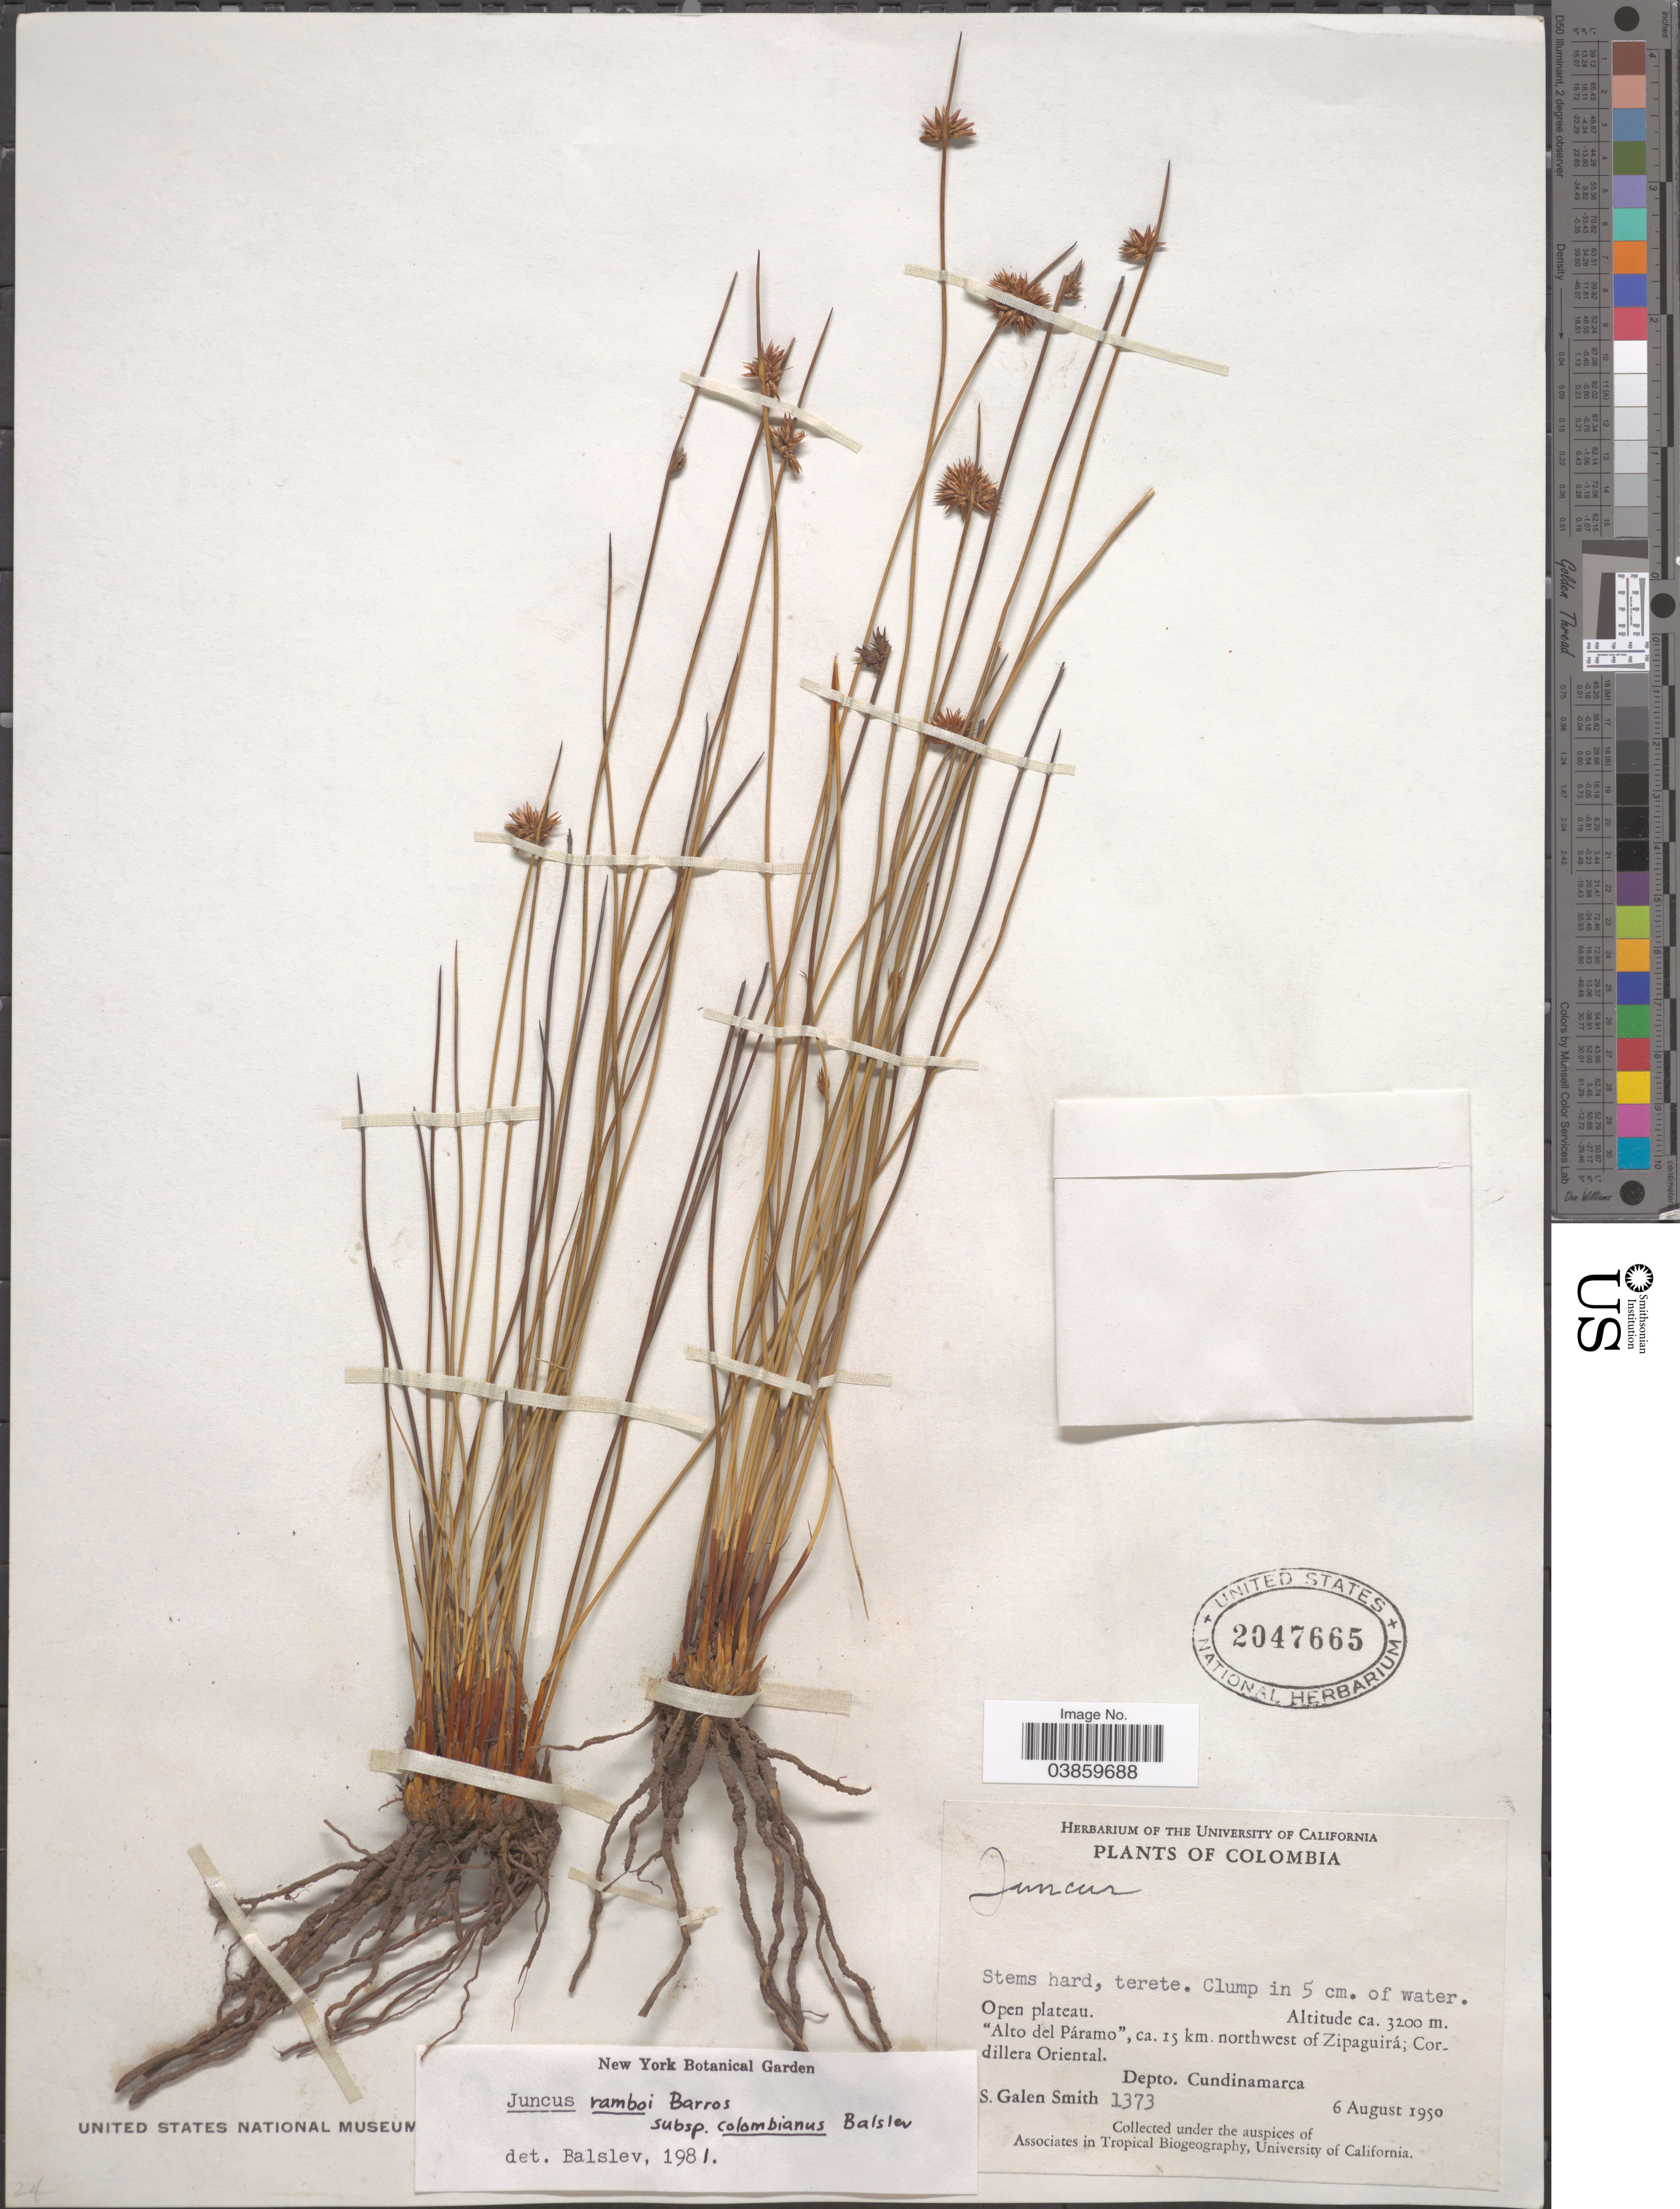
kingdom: Plantae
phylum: Tracheophyta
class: Liliopsida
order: Poales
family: Juncaceae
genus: Juncus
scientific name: Juncus ramboi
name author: Barros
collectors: S. G. Smith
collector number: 1373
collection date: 1950-08-06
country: Colombia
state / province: Cundinamarca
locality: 'Alto del Páramo', ca. 15 km. northwest of Zipaguirá; Cordillera Oriental. Depto. Cundinamarca.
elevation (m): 3200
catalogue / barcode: US 2047665